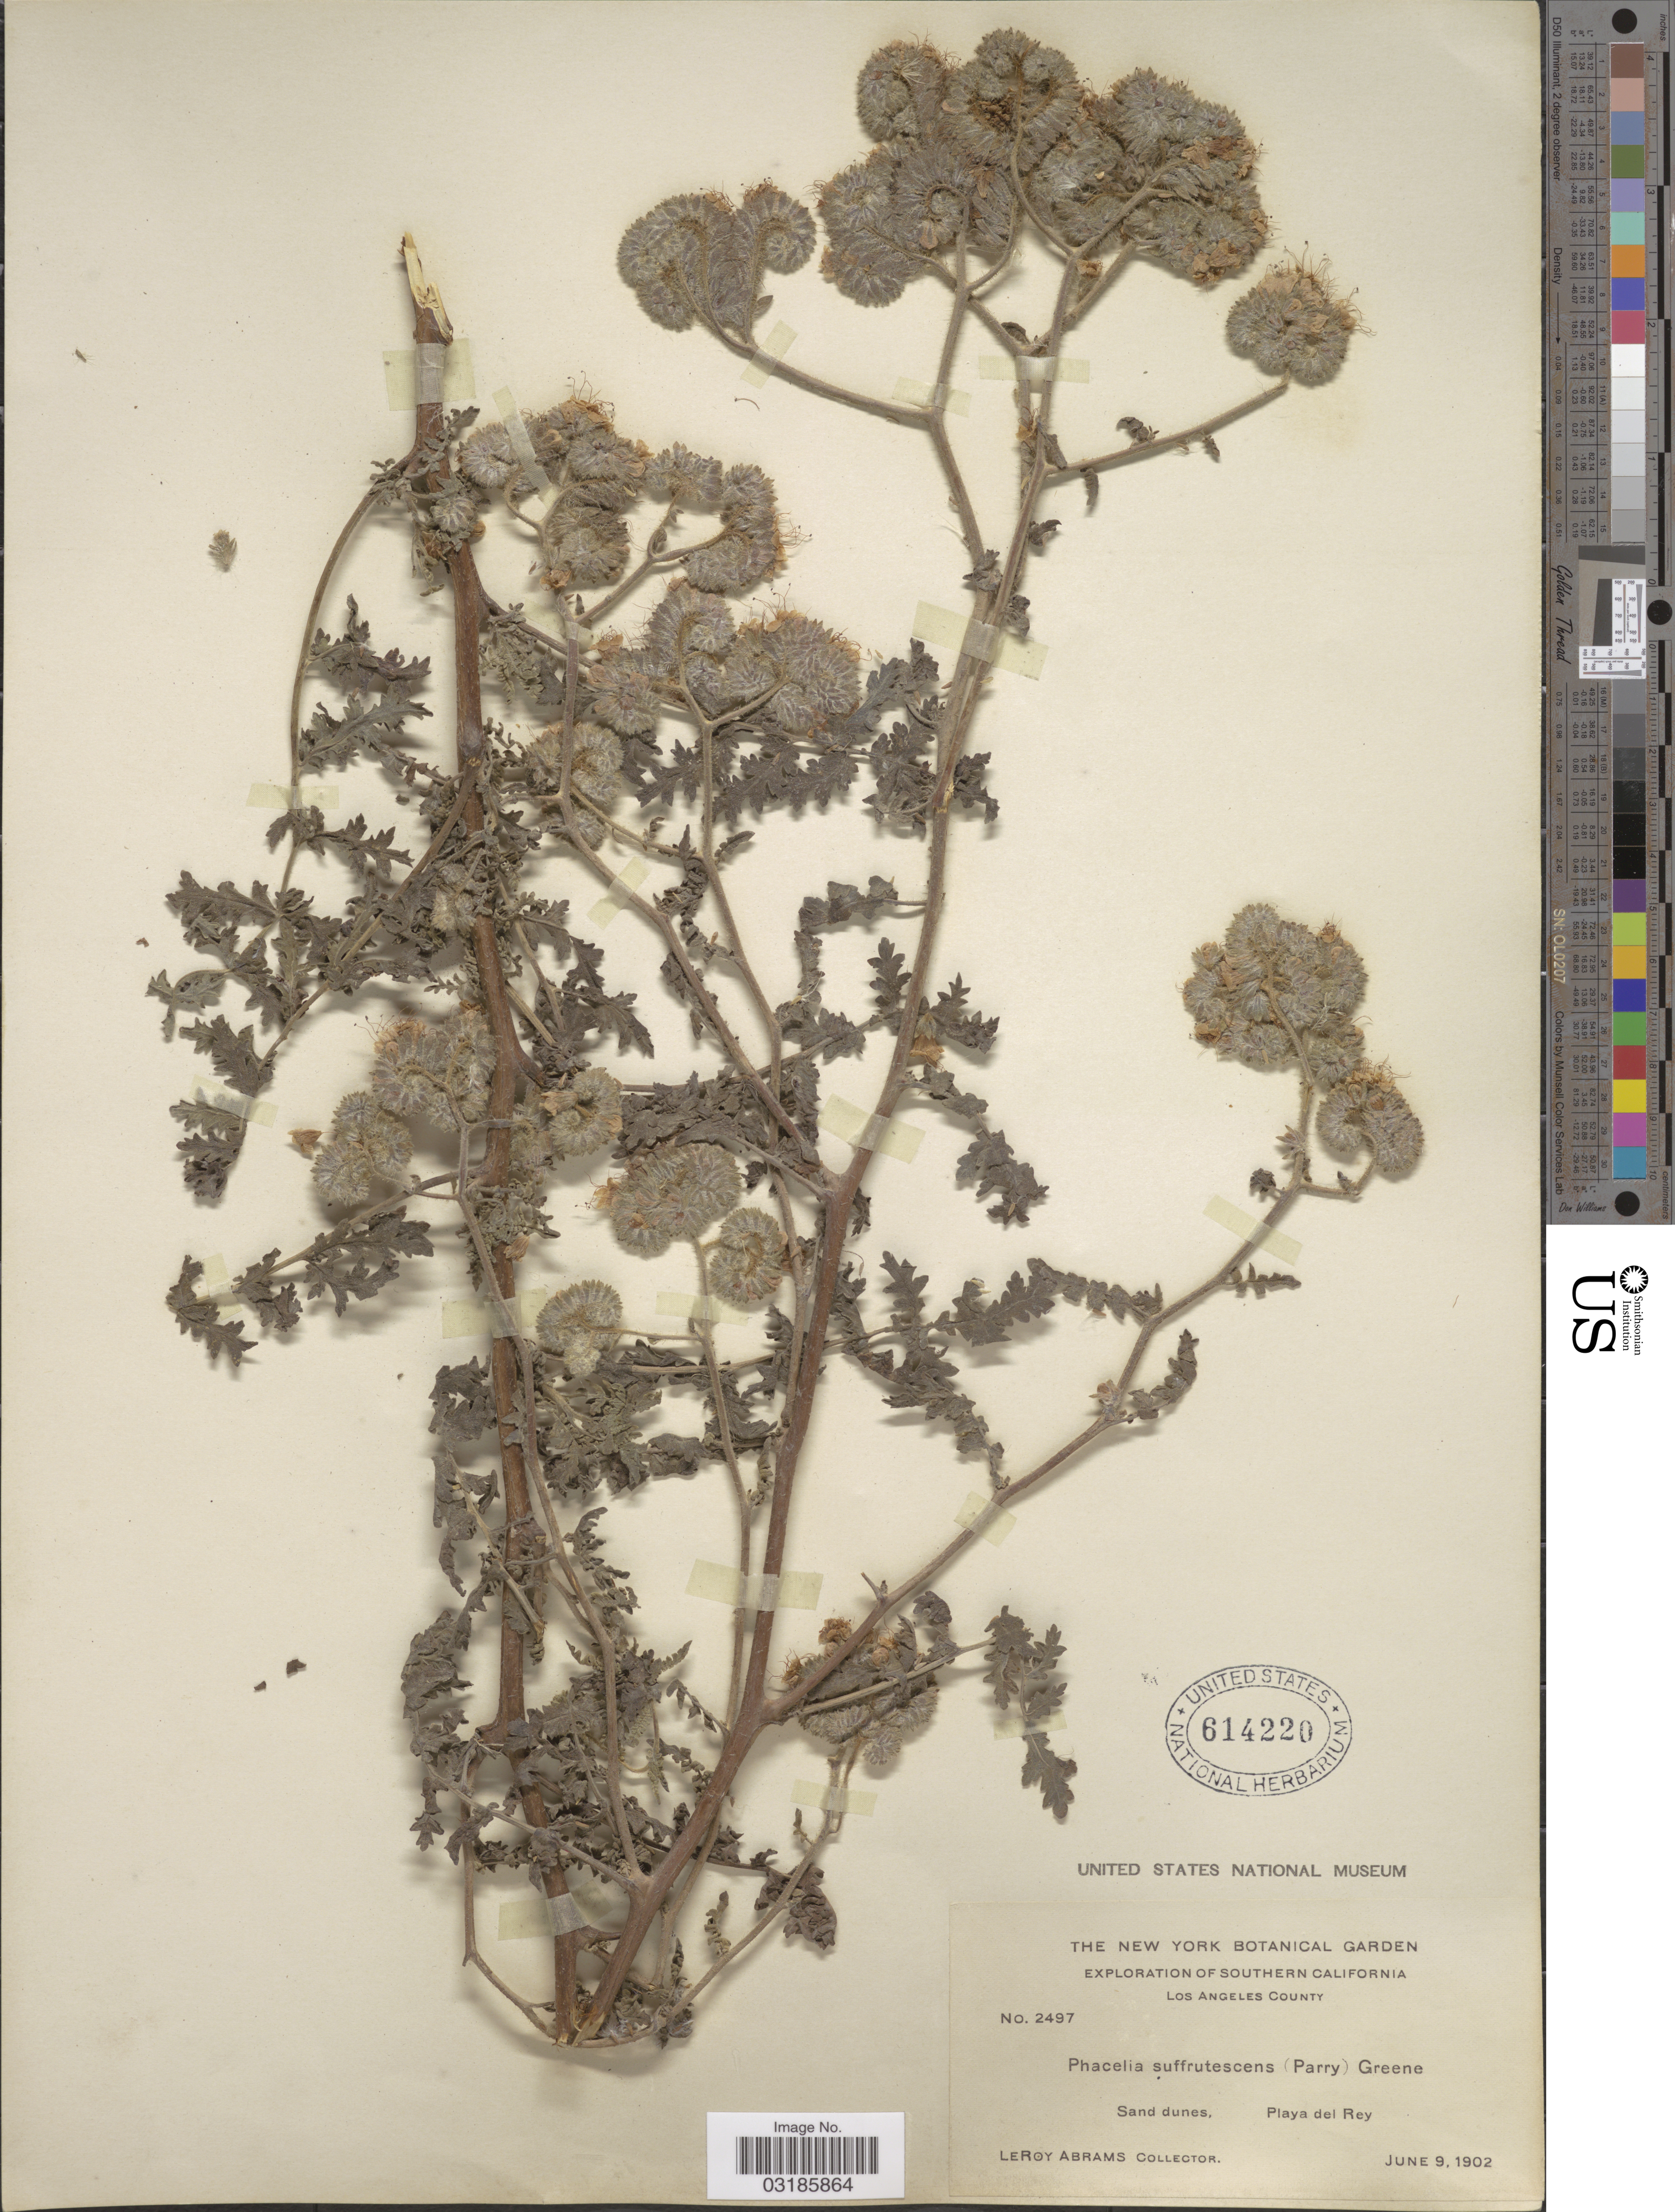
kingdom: Plantae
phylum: Tracheophyta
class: Magnoliopsida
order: Boraginales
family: Hydrophyllaceae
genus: Phacelia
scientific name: Phacelia ramosissima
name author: Douglas ex Lehm.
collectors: L. Abrams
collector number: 2497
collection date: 1902-06-09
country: United States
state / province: California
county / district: Los Angeles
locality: Southern California. Los Angeles County. Sand dunes, Playa Del Rey.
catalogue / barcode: US 614220